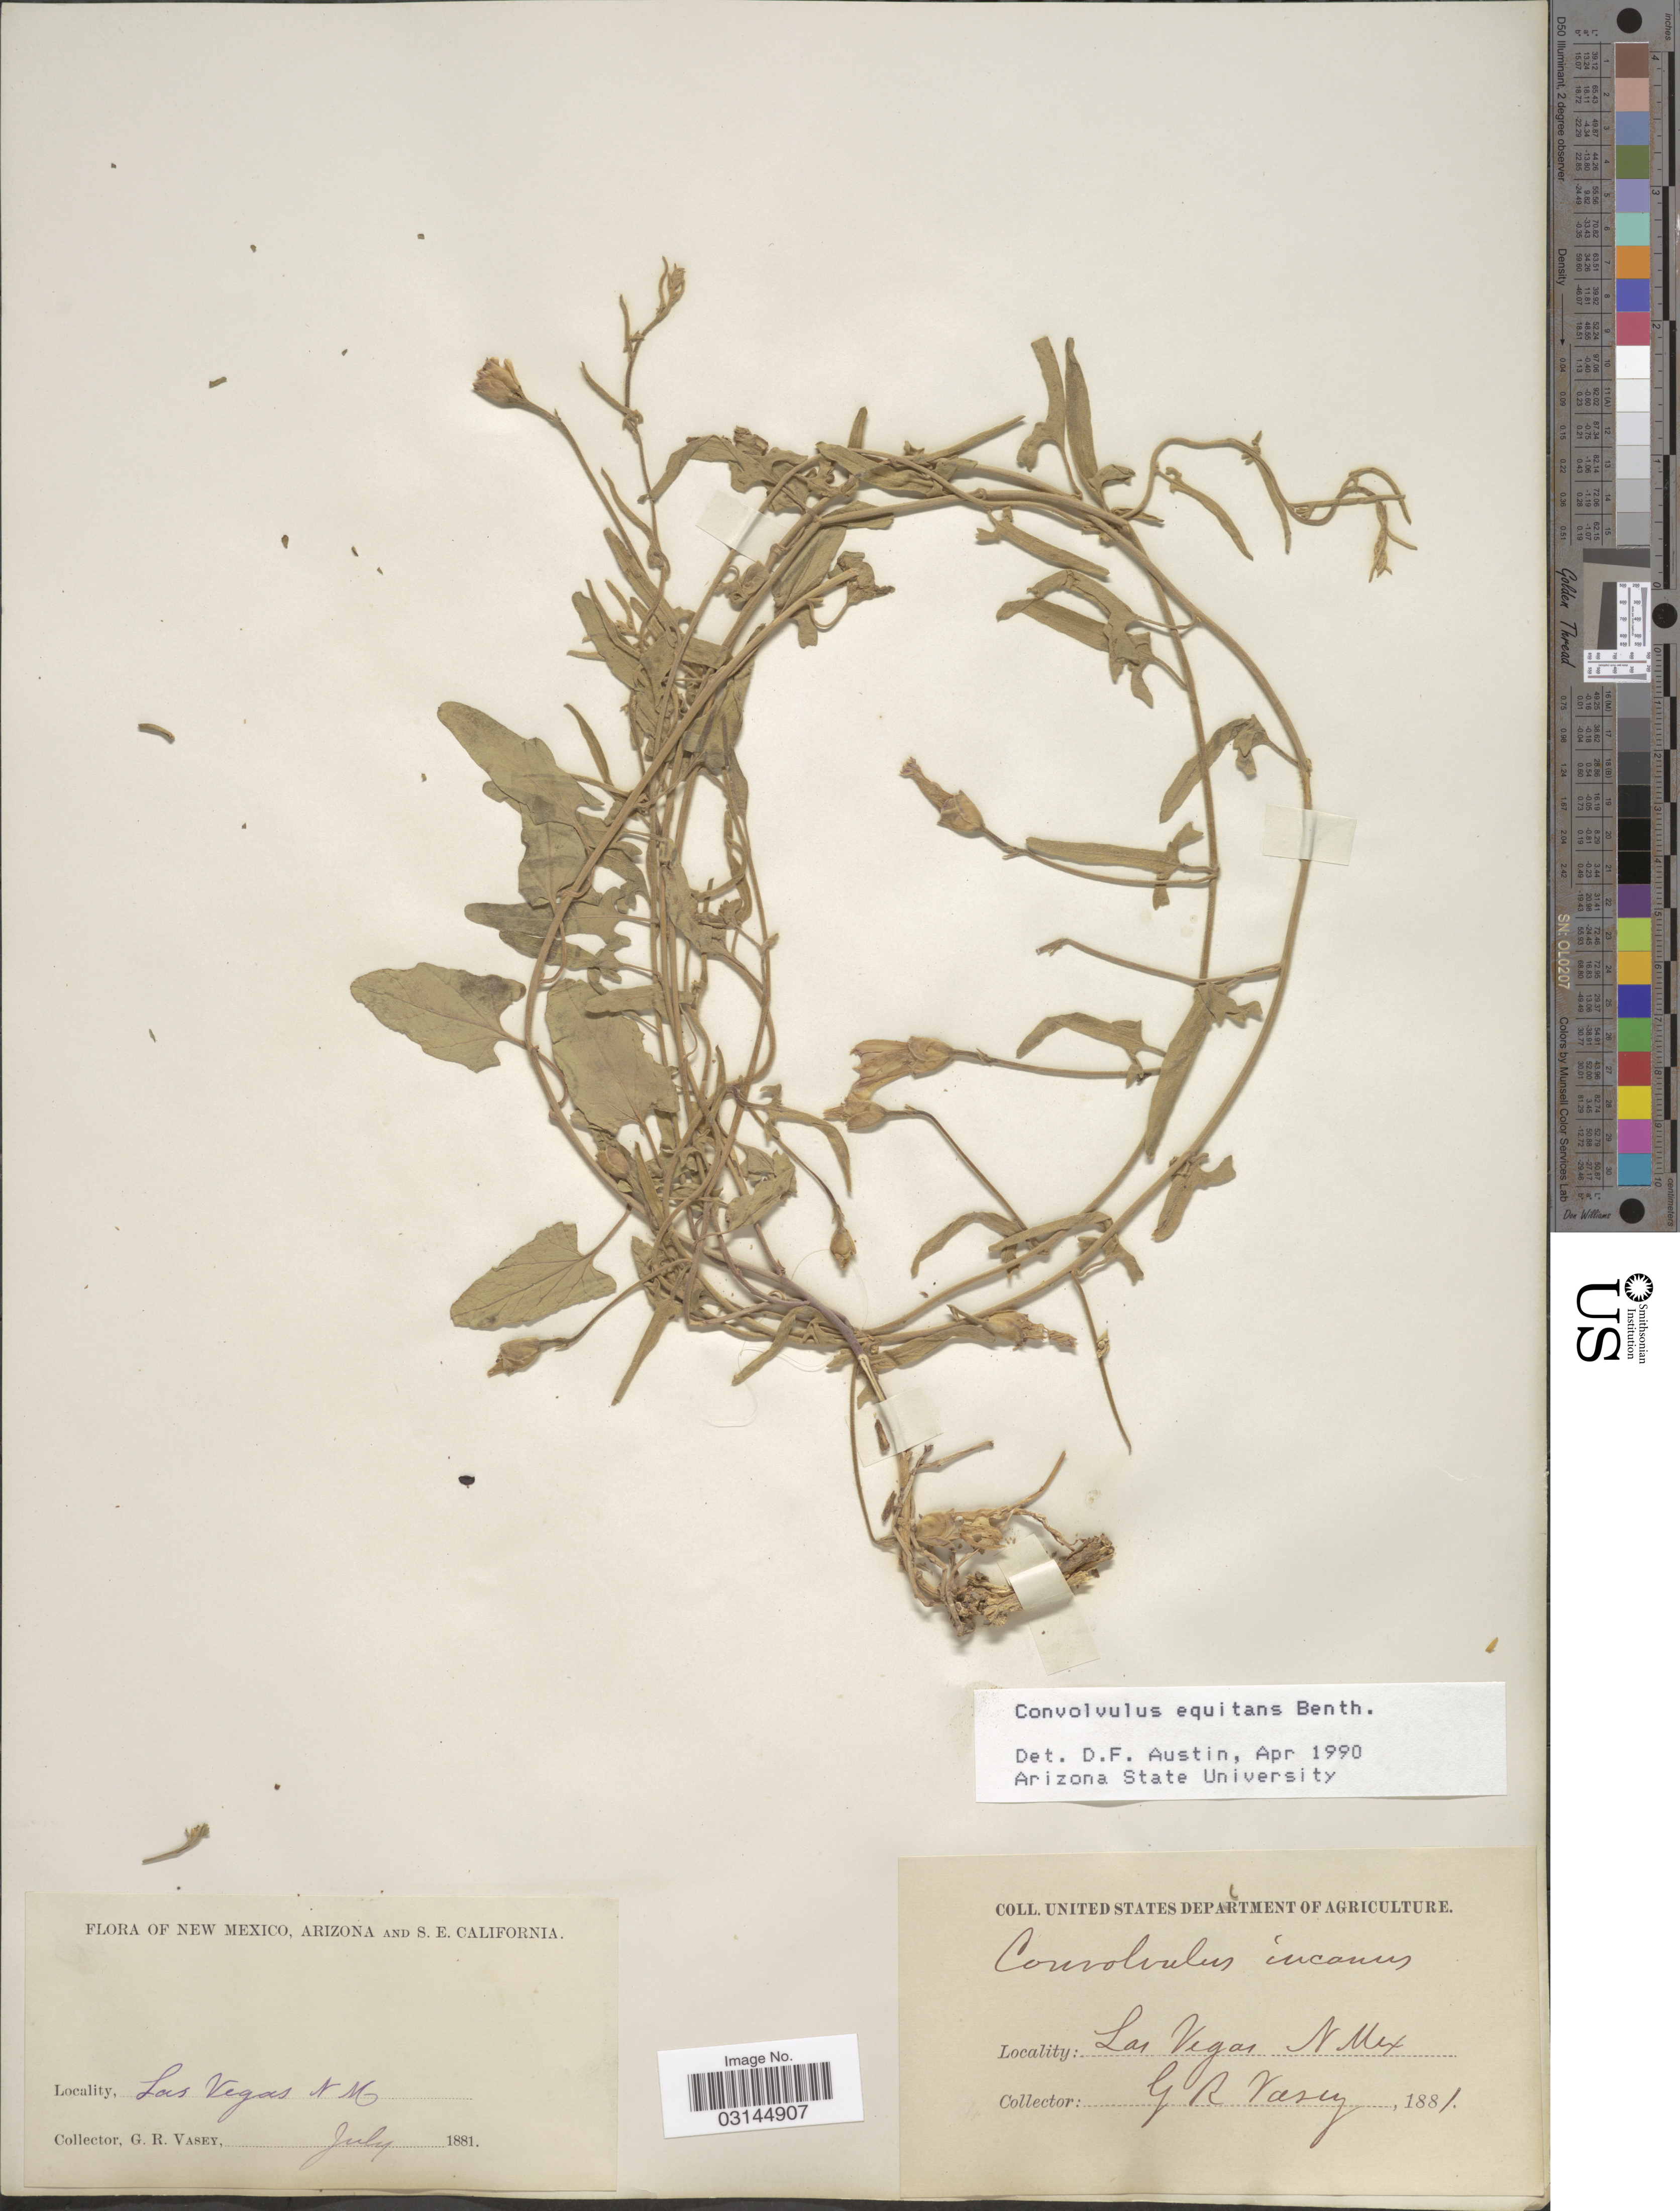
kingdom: Plantae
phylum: Tracheophyta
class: Magnoliopsida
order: Solanales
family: Convolvulaceae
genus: Convolvulus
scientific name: Convolvulus equitans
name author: Benth.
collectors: G. R. Vasey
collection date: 1881-07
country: United States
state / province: New Mexico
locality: Las Vegas.